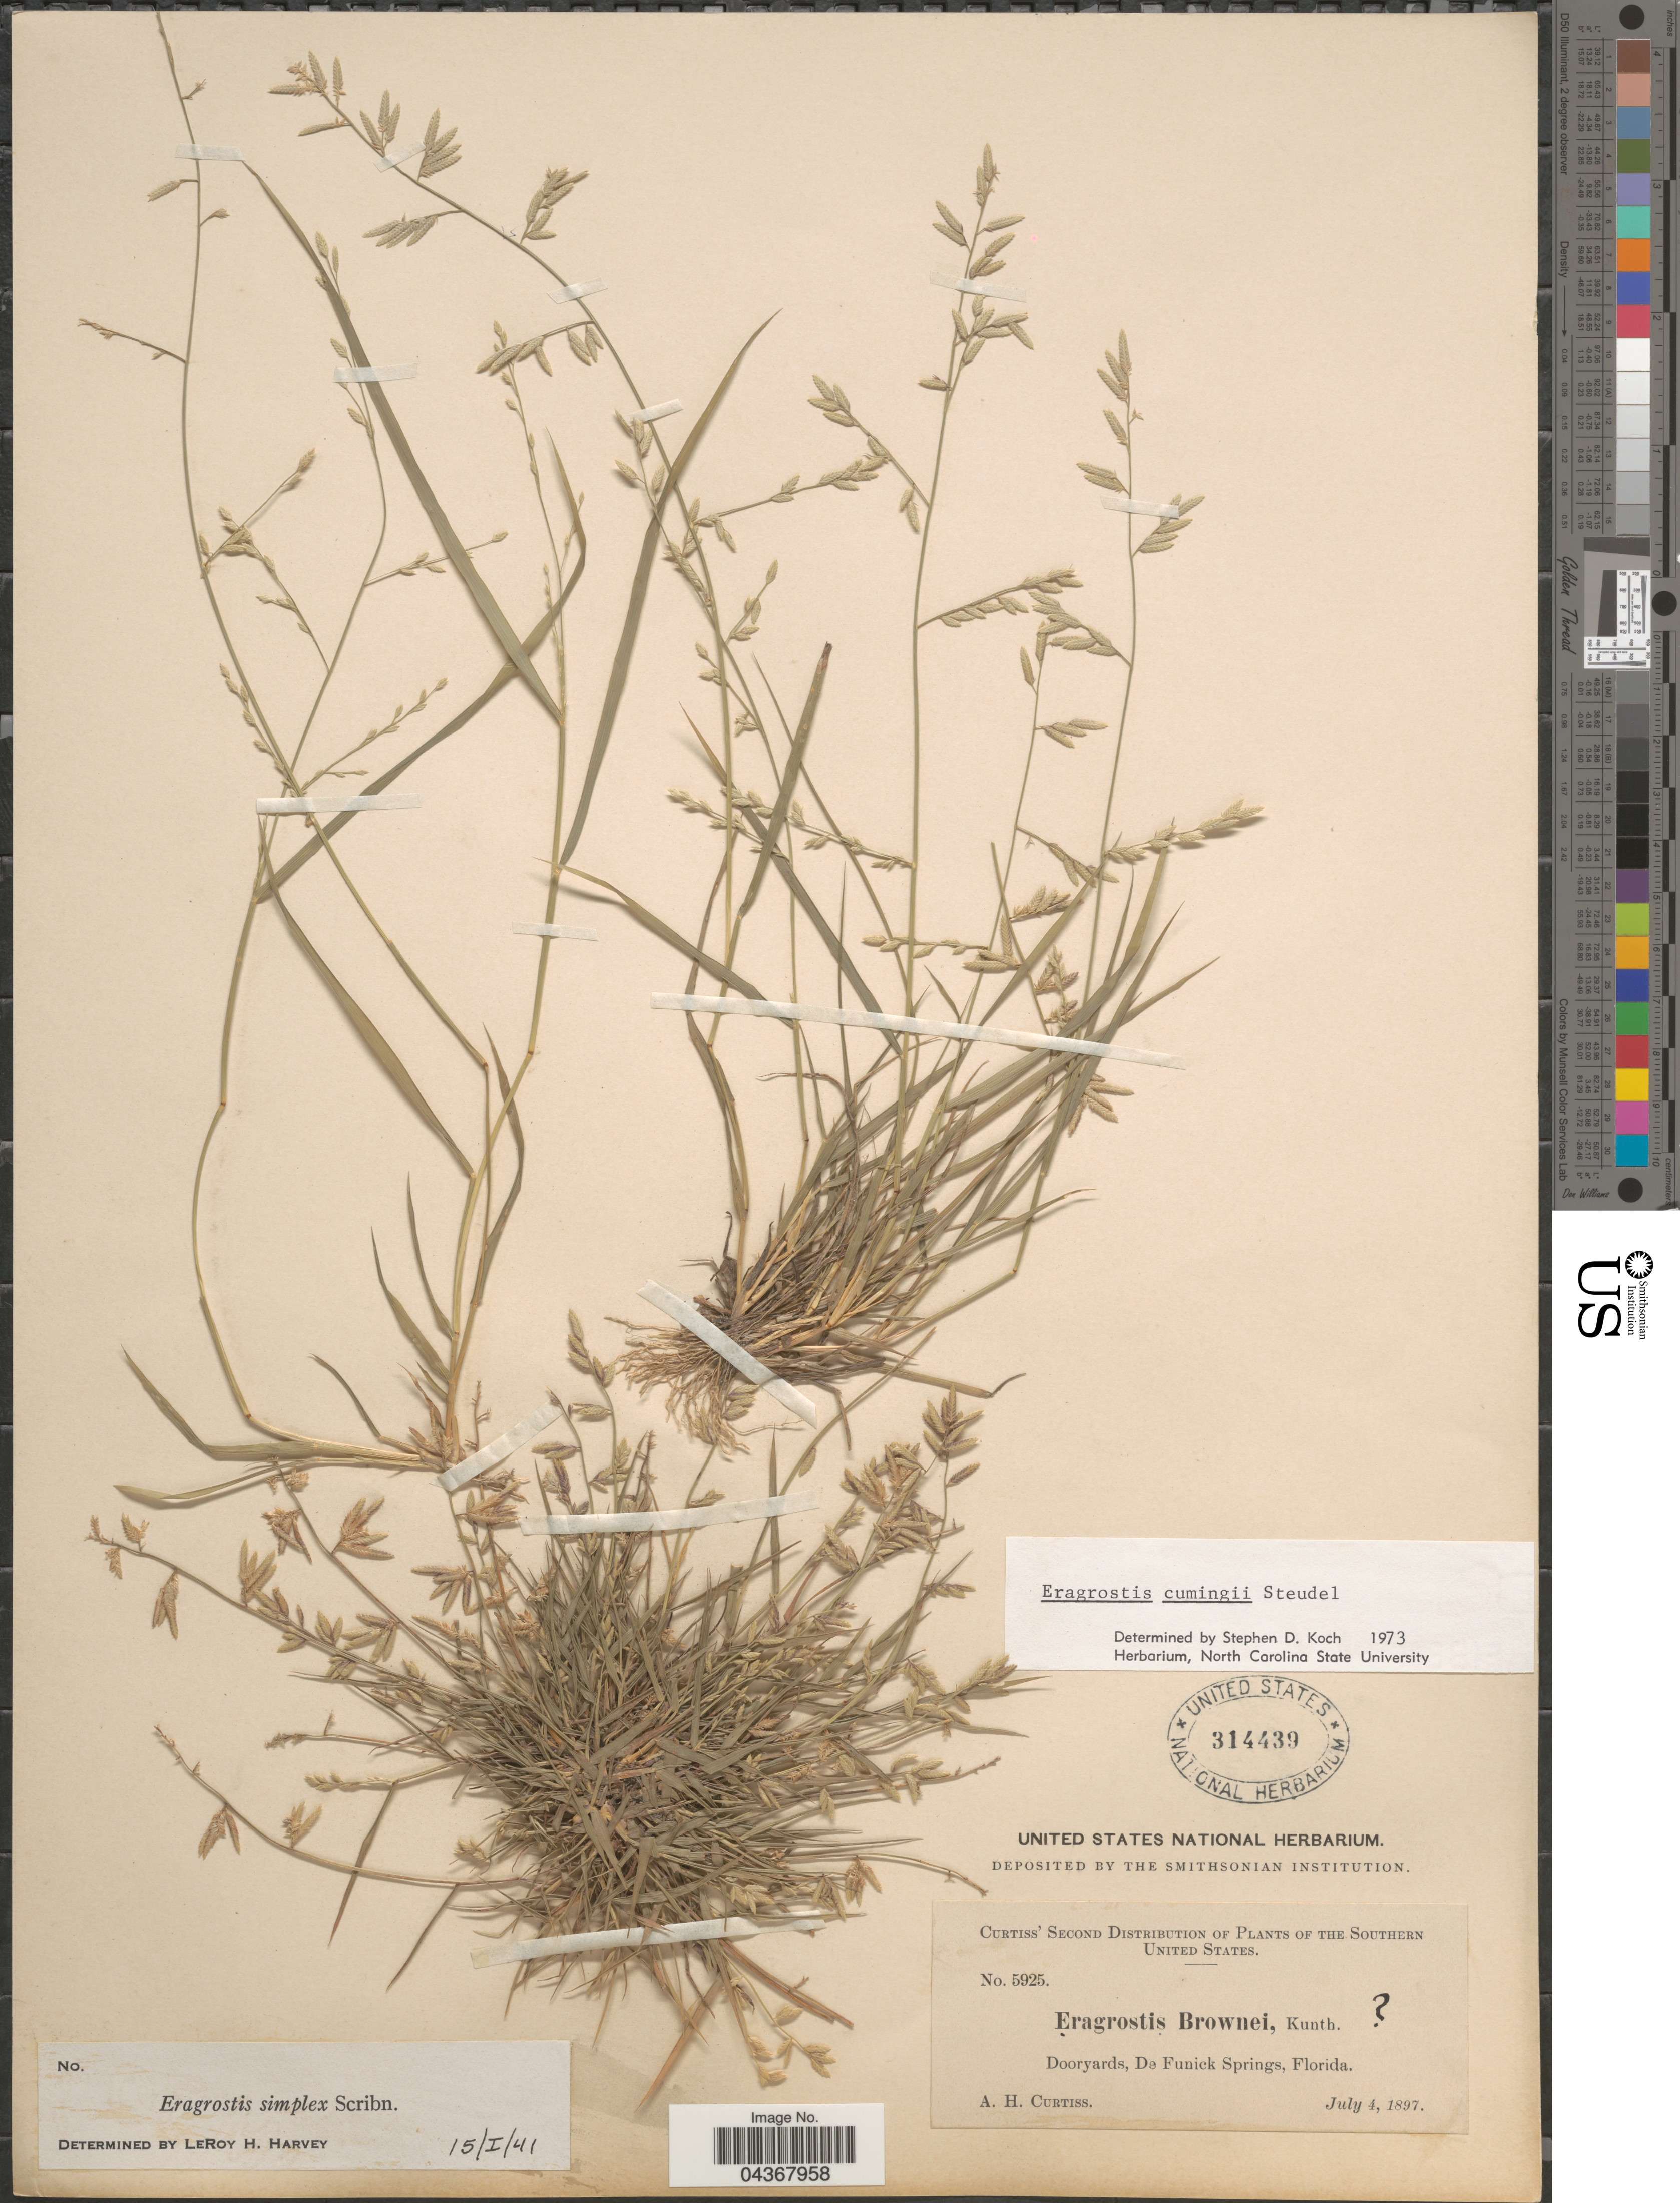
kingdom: Plantae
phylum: Tracheophyta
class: Liliopsida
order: Poales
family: Poaceae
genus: Eragrostis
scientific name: Eragrostis cumingii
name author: Steud.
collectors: A. H. Curtiss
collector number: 5925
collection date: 1897-07-04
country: United States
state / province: Florida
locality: The Southern United States. Dooryards, De Funick Springs.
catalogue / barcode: US 314439